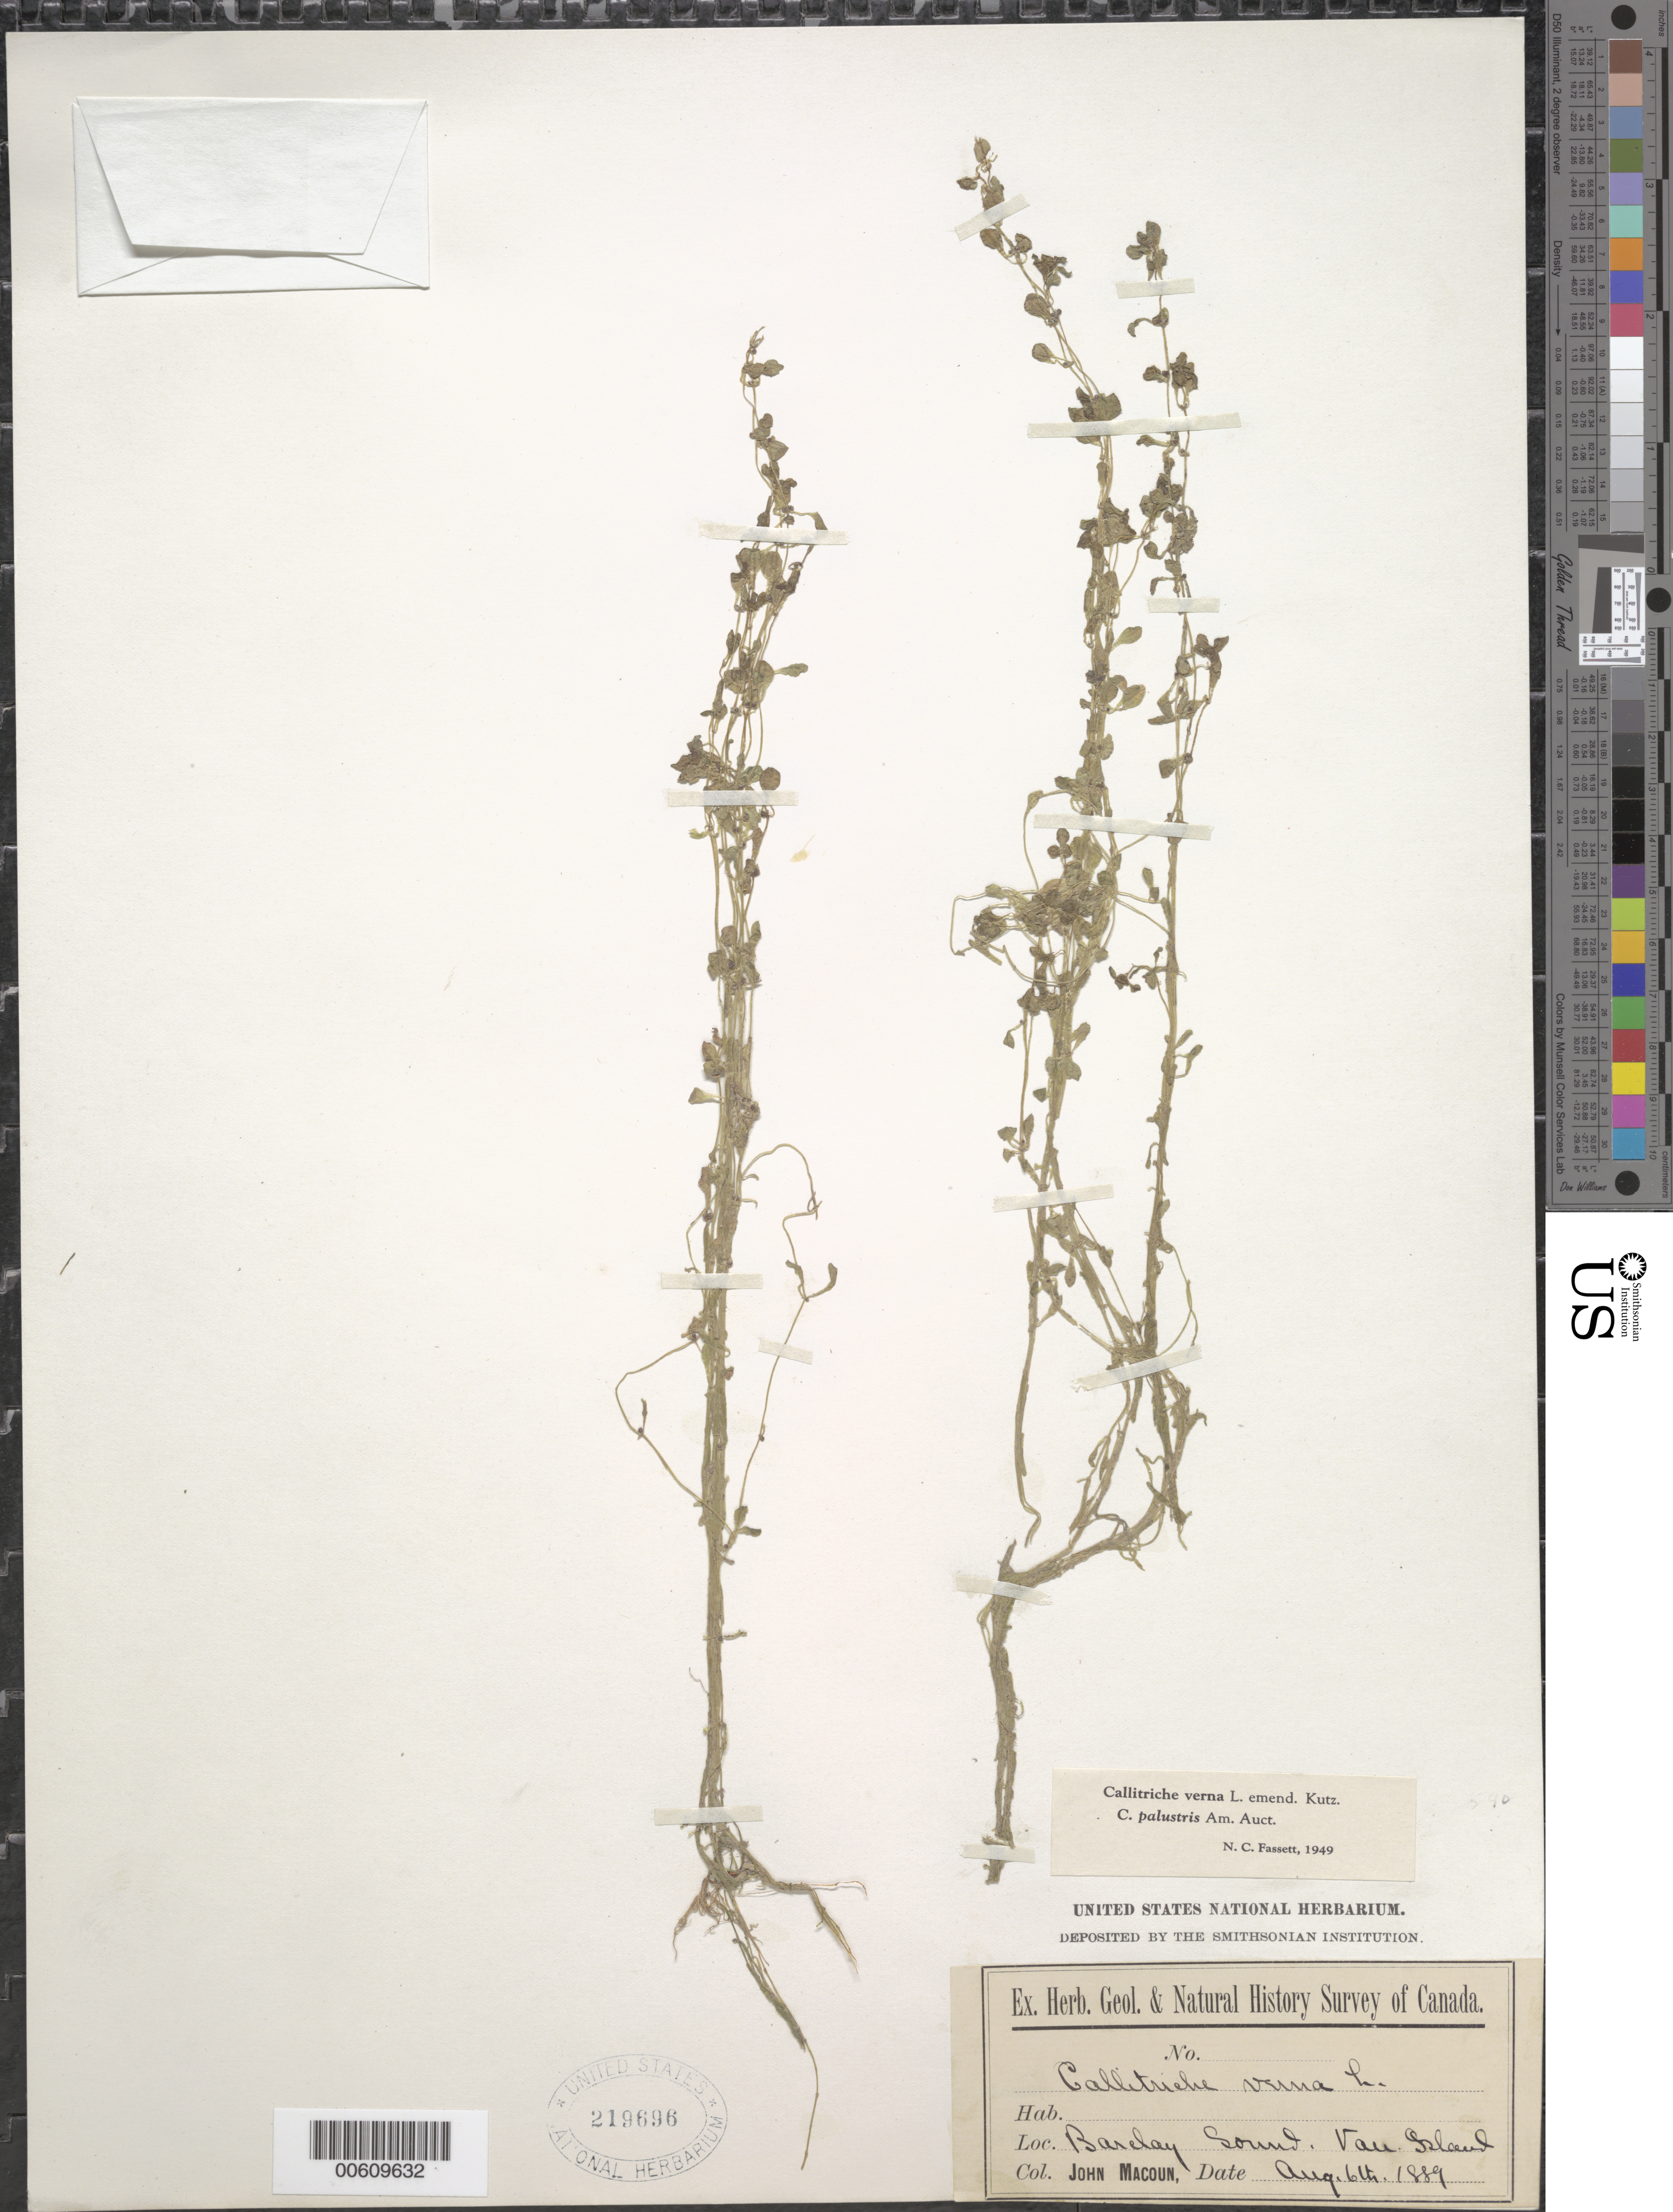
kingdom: Plantae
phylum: Tracheophyta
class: Magnoliopsida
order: Lamiales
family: Plantaginaceae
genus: Callitriche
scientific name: Callitriche verna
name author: L.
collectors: J. Macoun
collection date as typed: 06 Aug 1889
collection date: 1889-08-06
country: Canada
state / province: British Columbia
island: Vancouver Island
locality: Barclay Sound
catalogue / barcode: US 219696